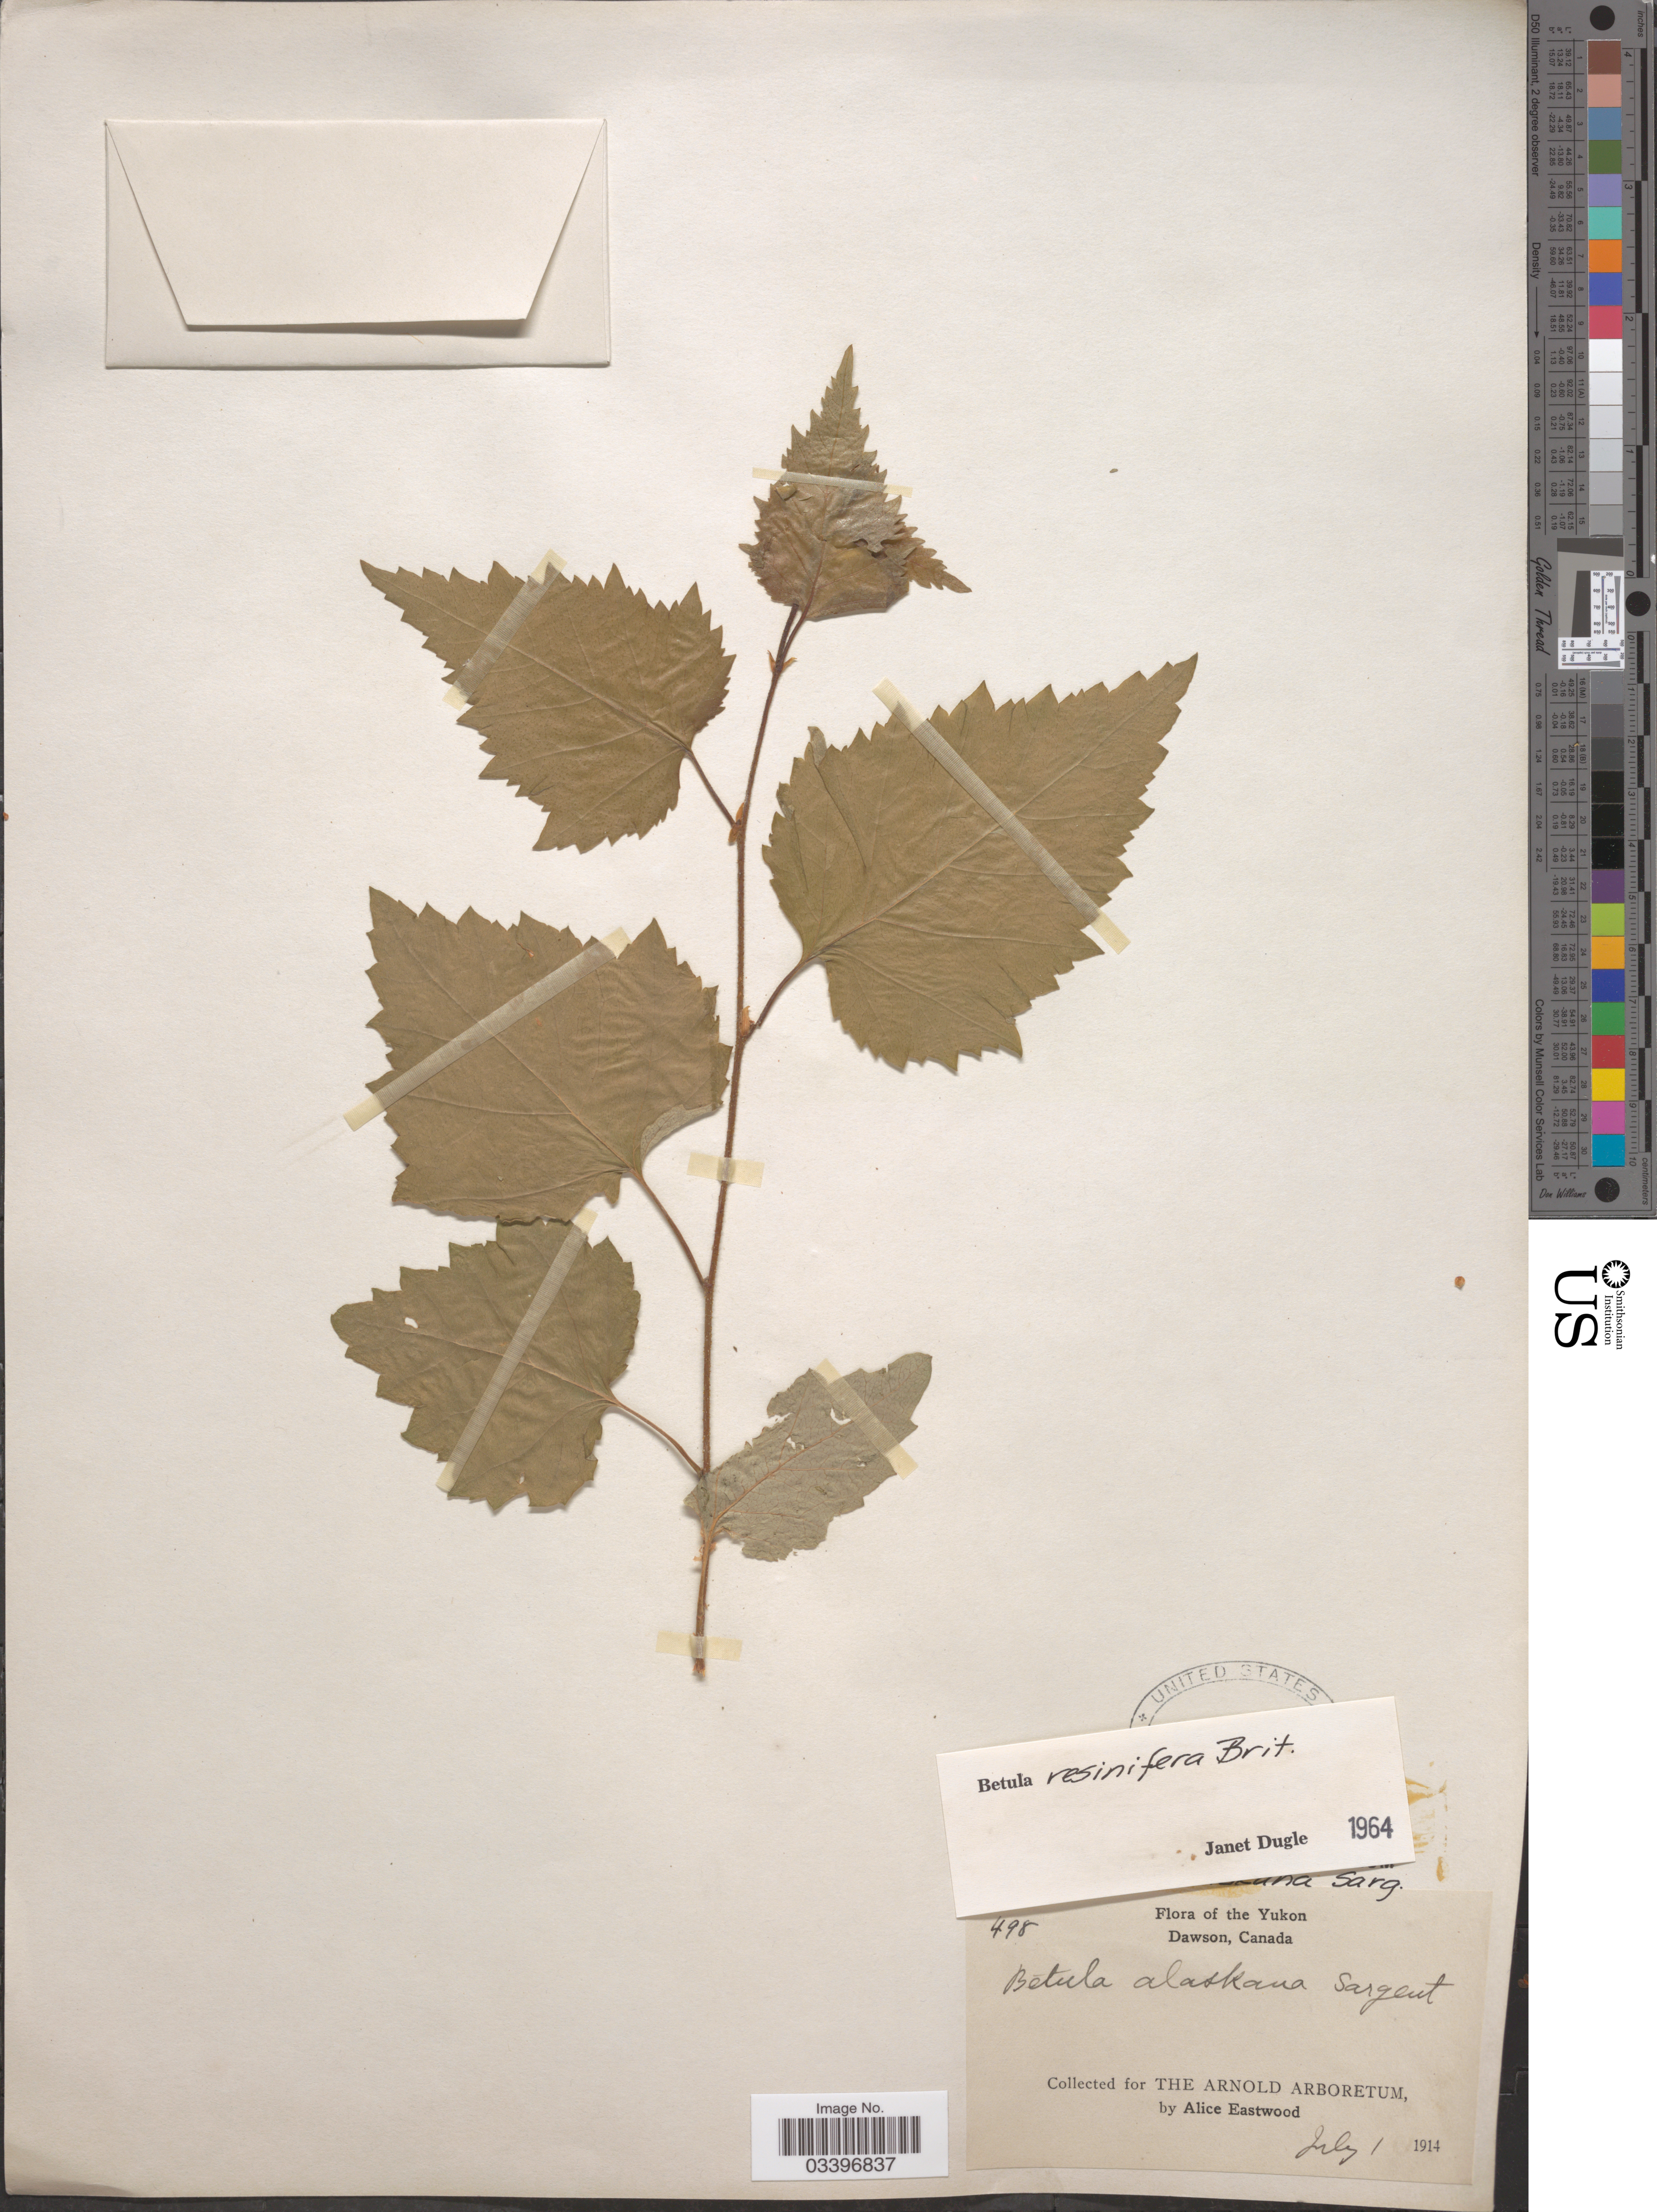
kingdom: Plantae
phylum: Tracheophyta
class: Magnoliopsida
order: Fagales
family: Betulaceae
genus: Betula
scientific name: Betula resinifera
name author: Britton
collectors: A. Eastwood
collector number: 498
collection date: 1914-07-01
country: Canada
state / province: Yukon Territory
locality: Yukon, Dawson.